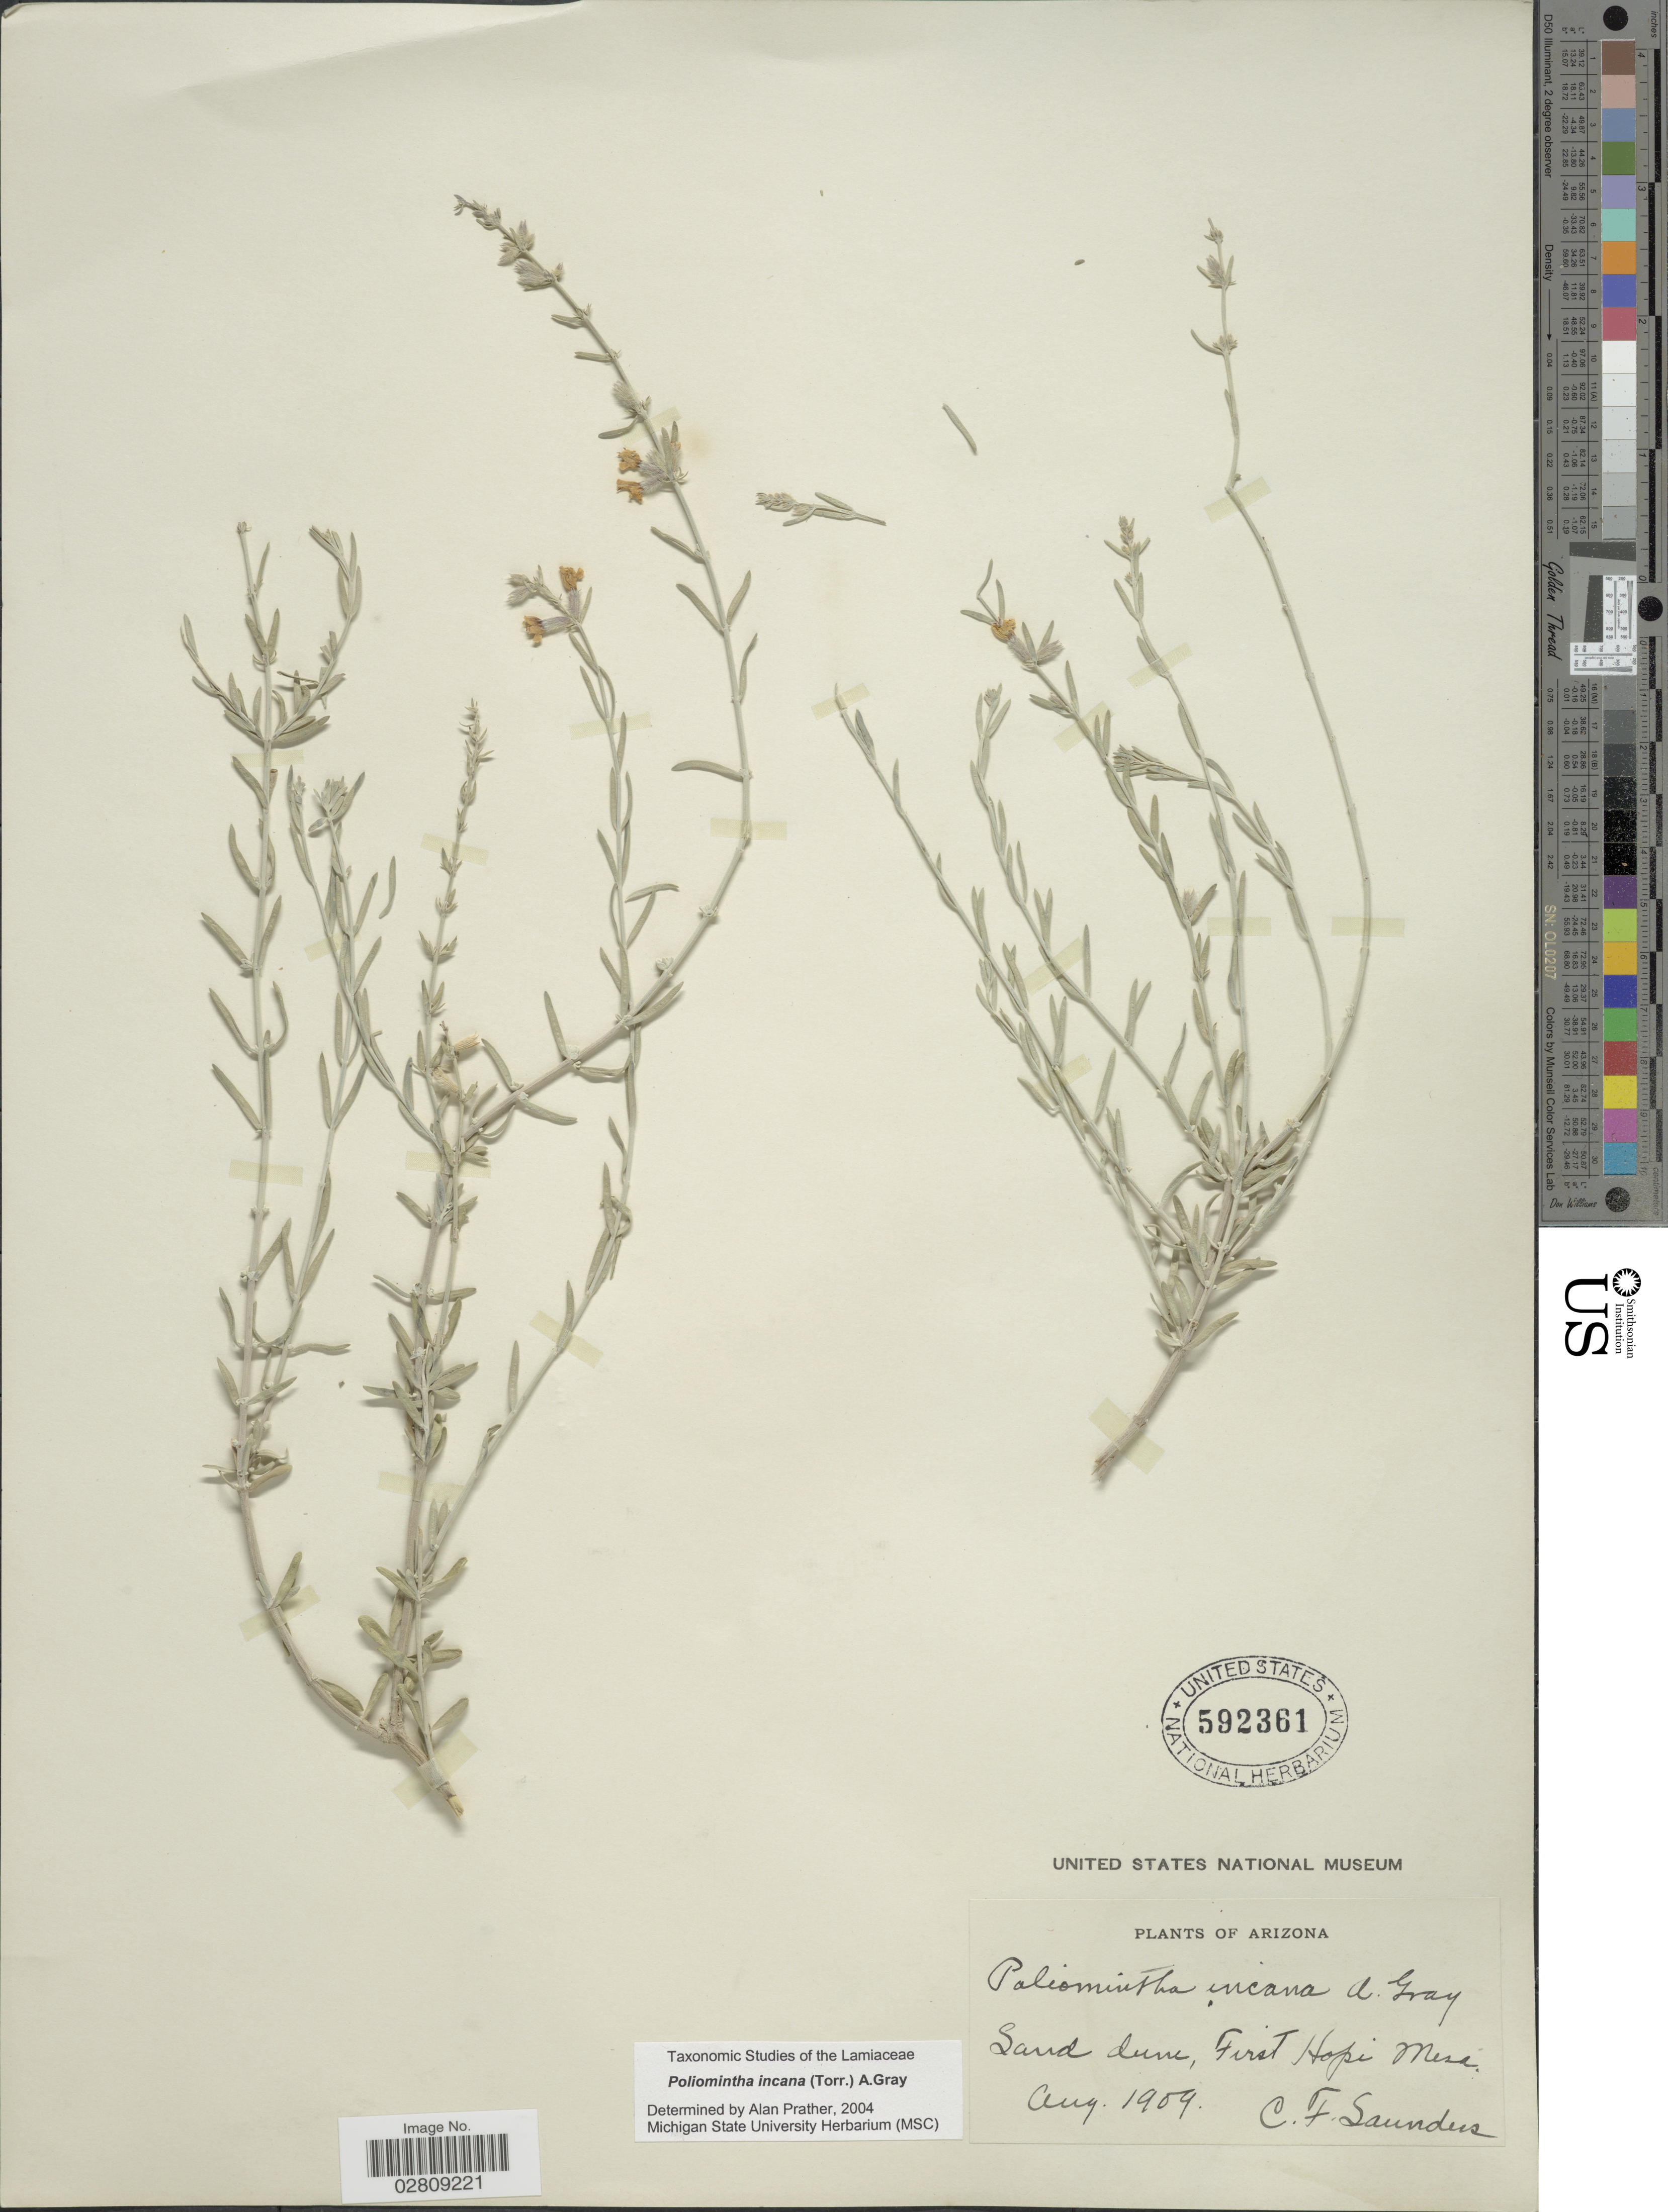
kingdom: Plantae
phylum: Tracheophyta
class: Magnoliopsida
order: Lamiales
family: Lamiaceae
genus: Poliomintha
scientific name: Poliomintha incana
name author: (Torr.) A. Gray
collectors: C.F. Saunders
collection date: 1909-08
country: United States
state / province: Arizona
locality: First Hope Mesa.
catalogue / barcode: US 592361